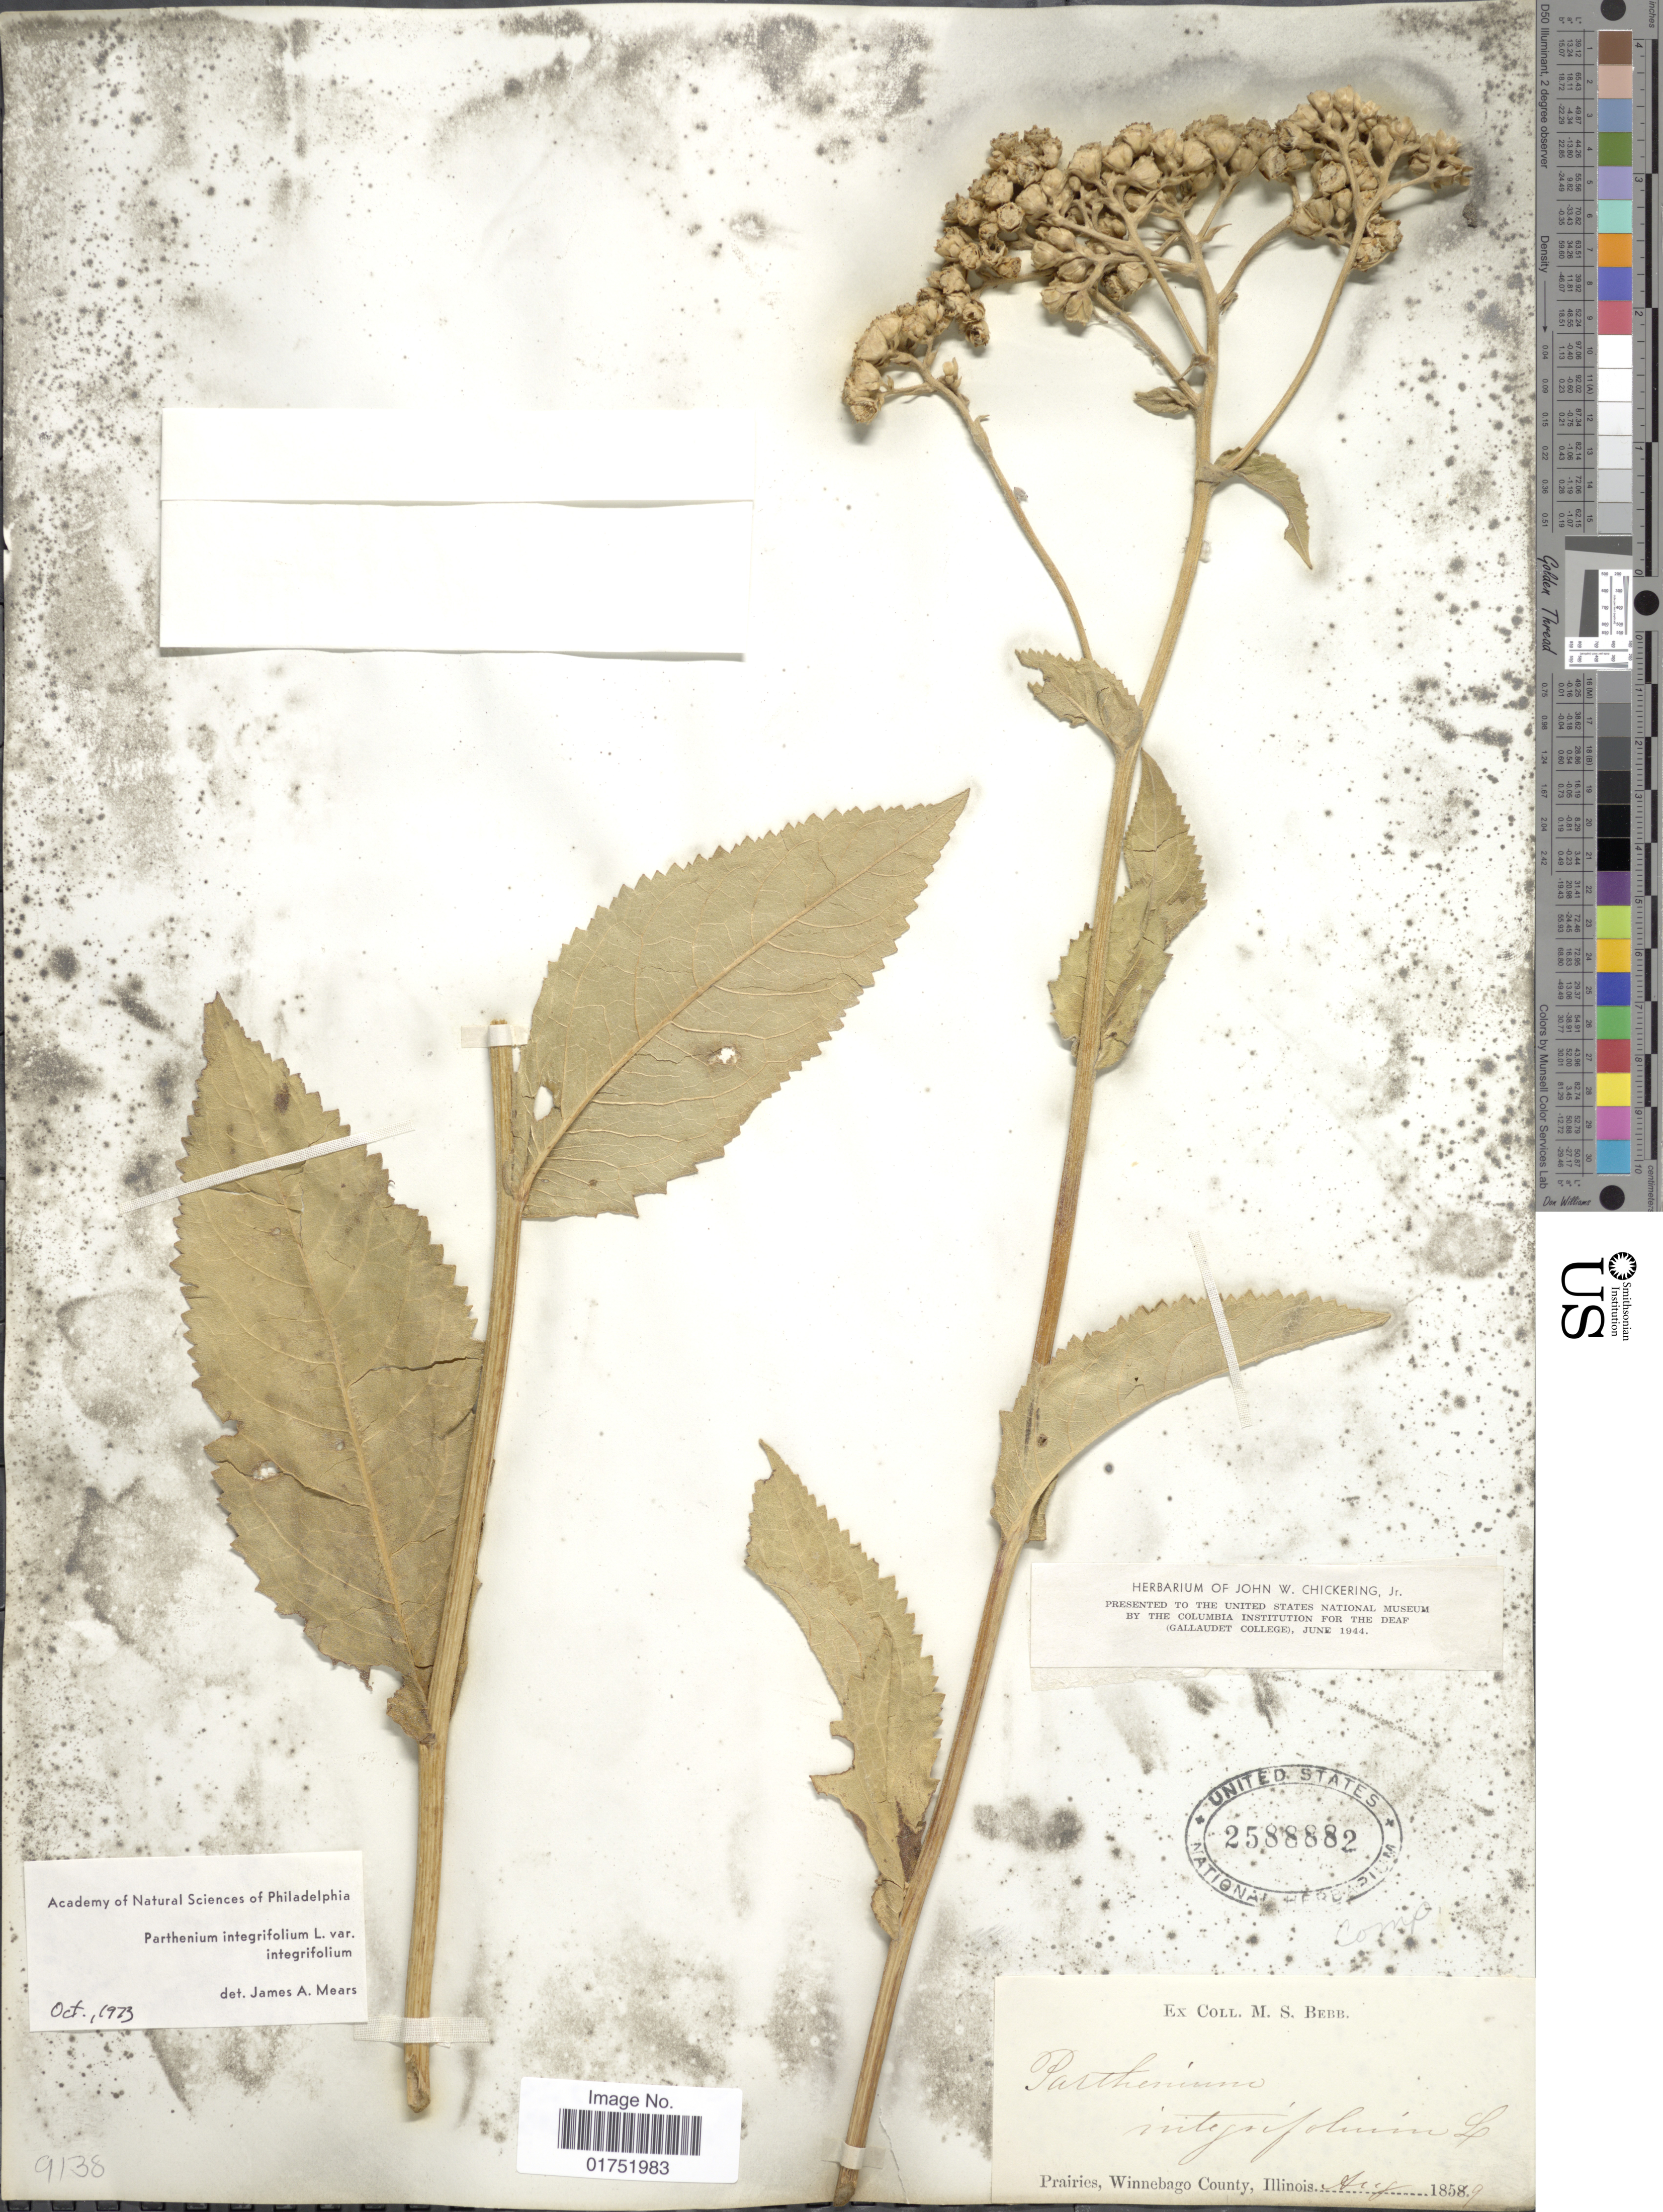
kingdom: Plantae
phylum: Tracheophyta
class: Magnoliopsida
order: Asterales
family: Asteraceae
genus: Parthenium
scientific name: Parthenium integrifolium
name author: L.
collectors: M. Bebb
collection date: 1859-08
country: United States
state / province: Illinois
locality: Prairies, Winnebago County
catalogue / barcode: US 2588882